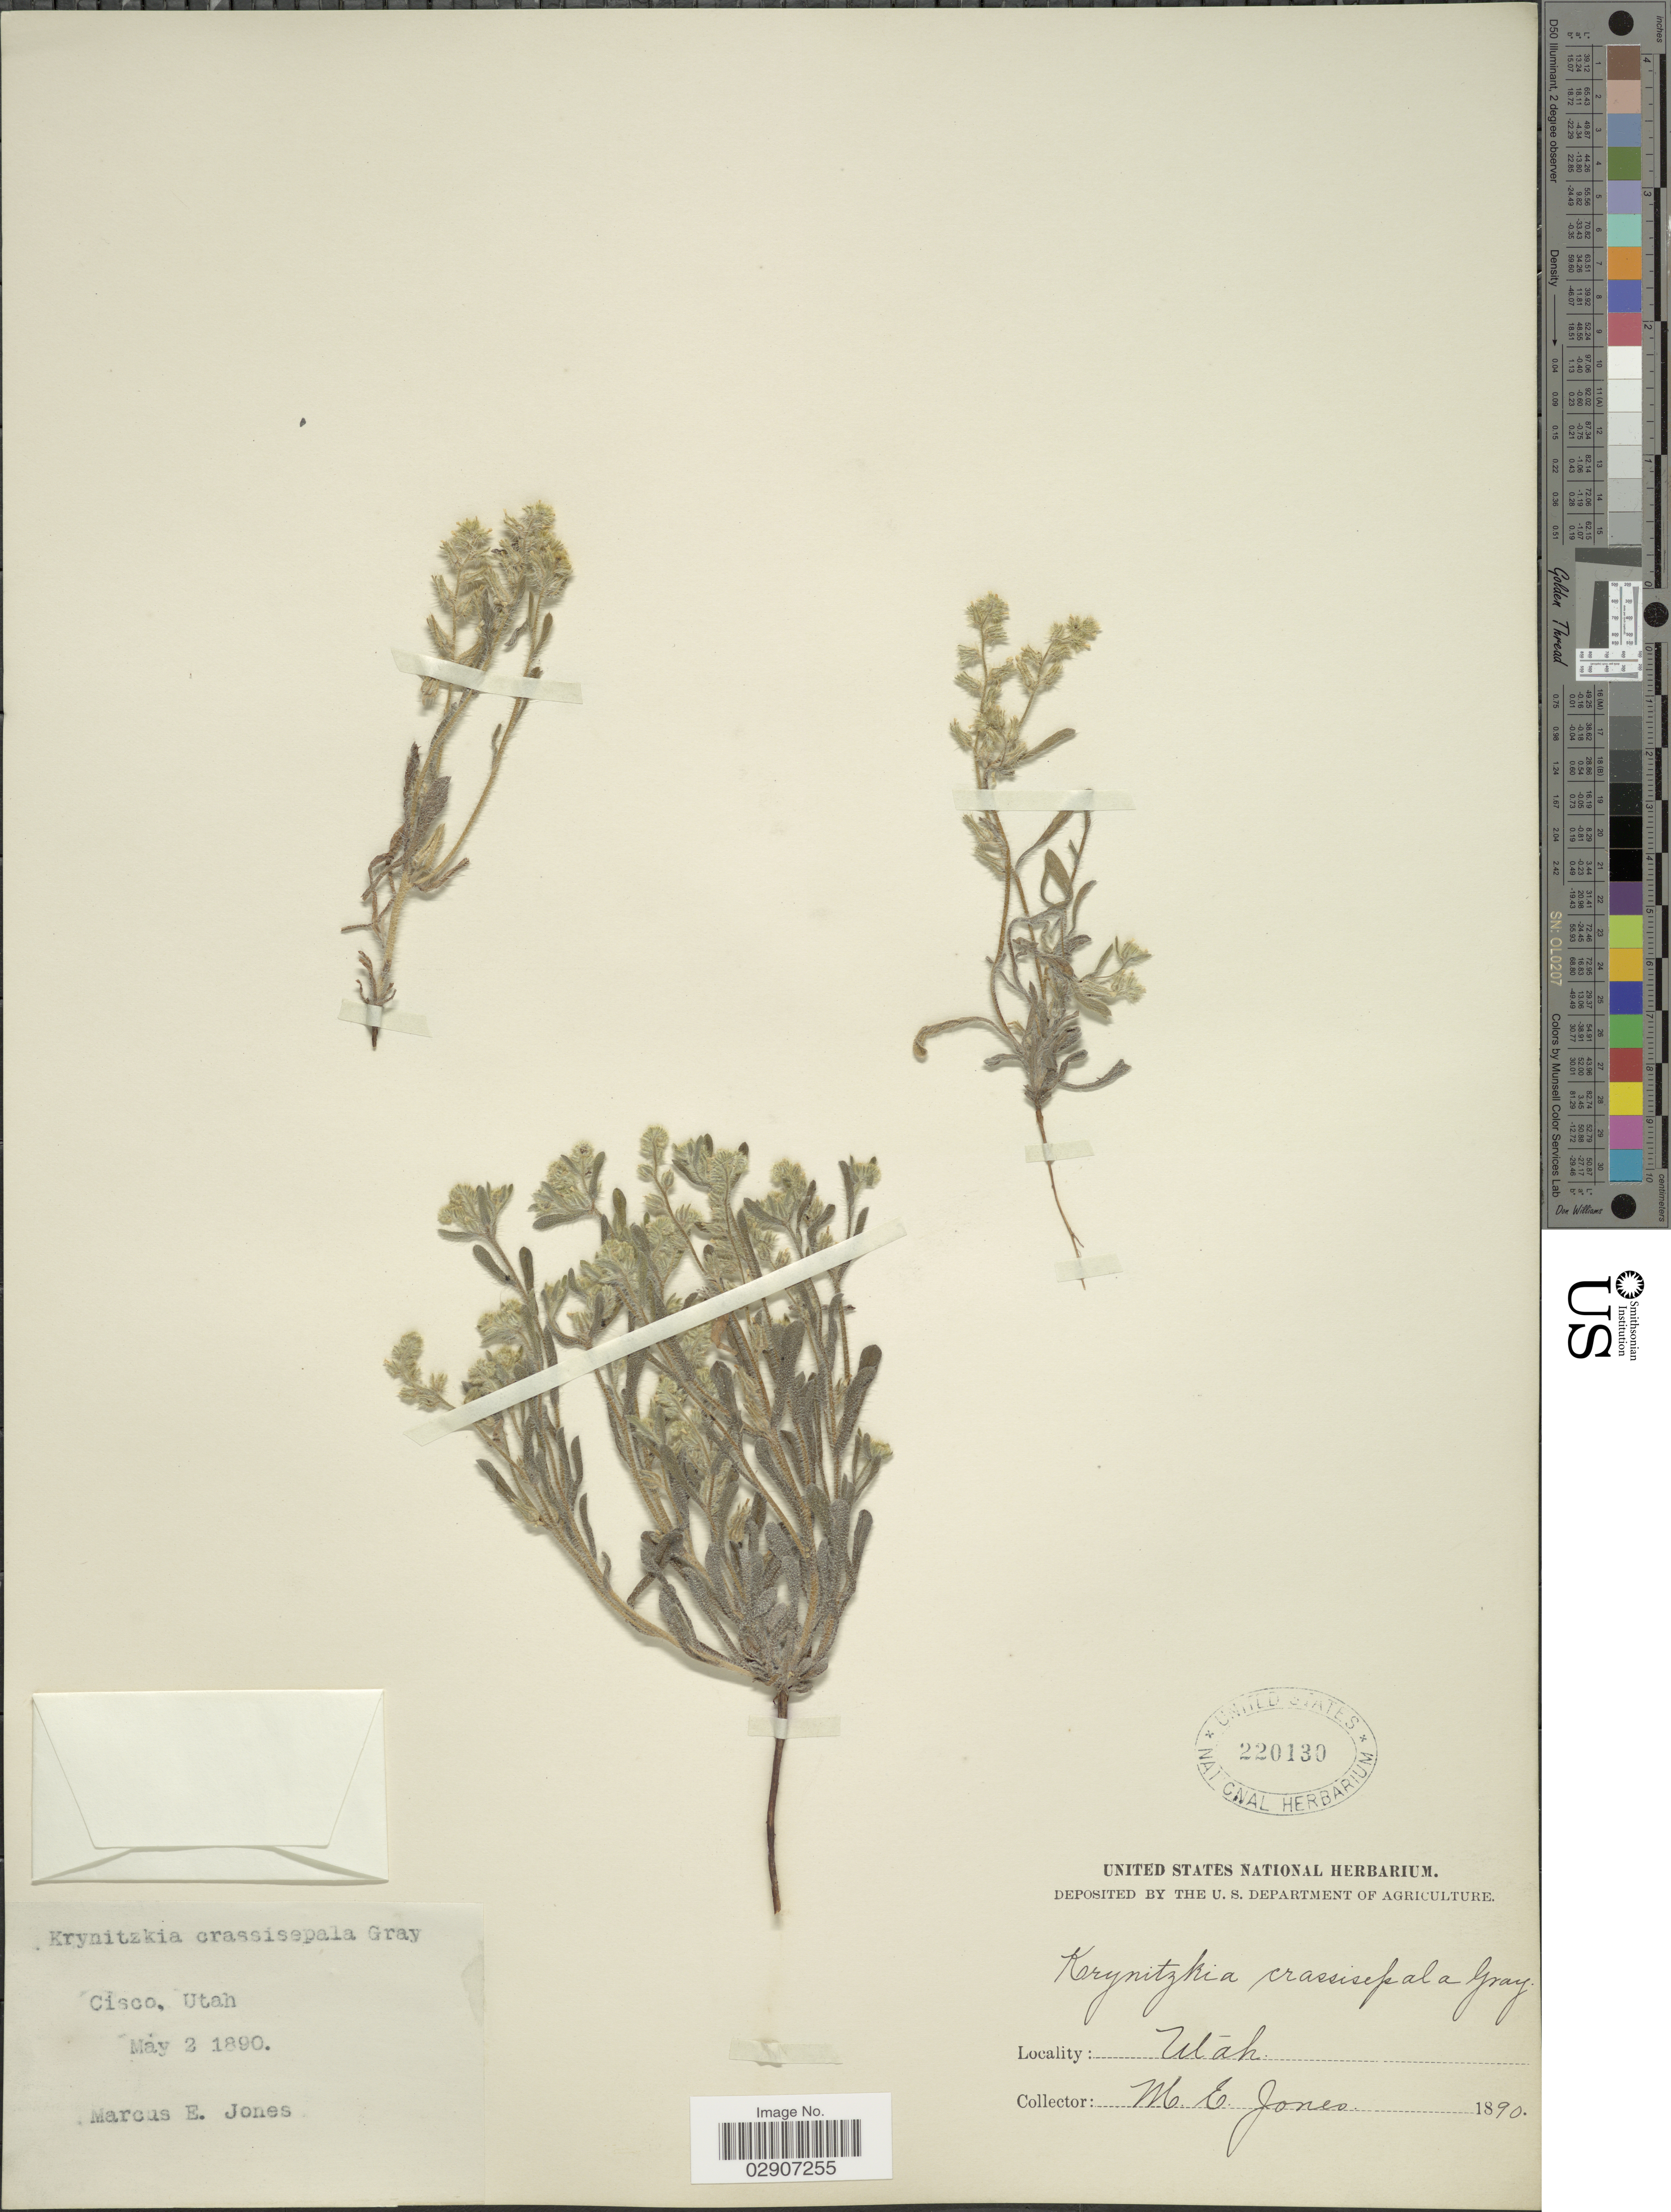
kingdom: Plantae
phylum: Tracheophyta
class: Magnoliopsida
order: Boraginales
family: Boraginaceae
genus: Cryptantha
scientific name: Cryptantha crassisepala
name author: (Torr. & A. Gray) Greene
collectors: M. E. Jones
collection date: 1890-05-02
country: United States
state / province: Utah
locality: Cisco.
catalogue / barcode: US 220130